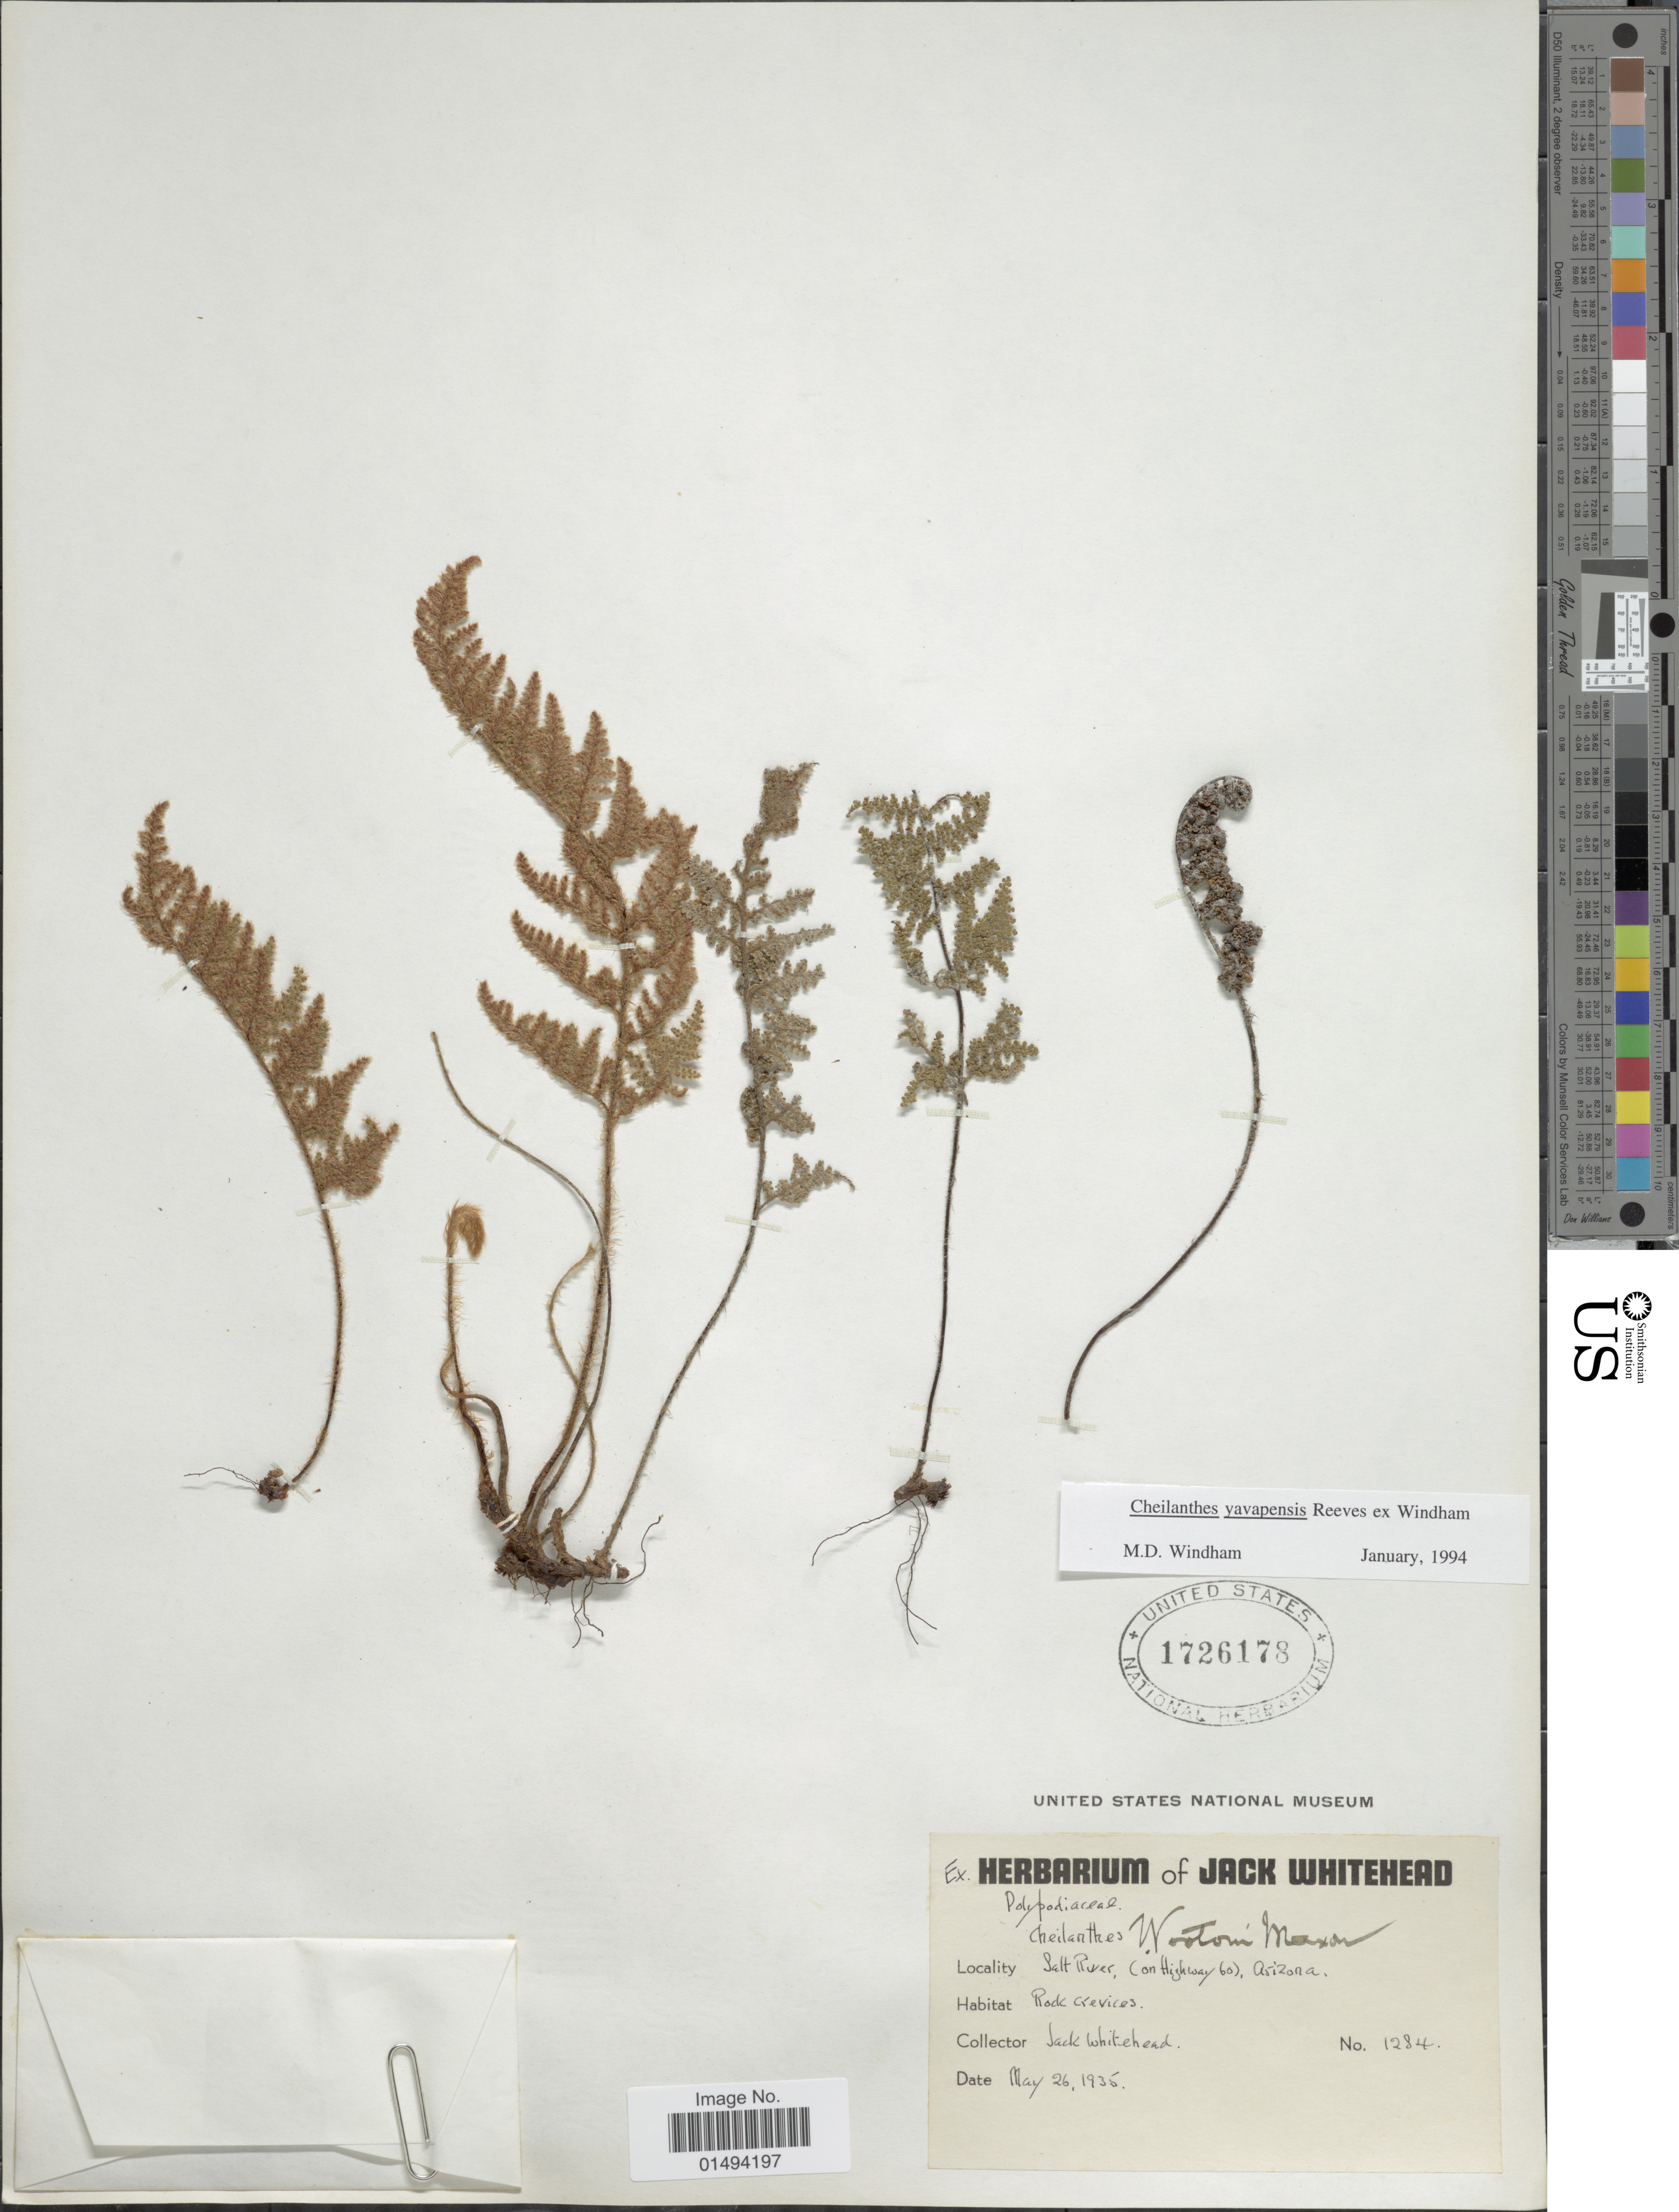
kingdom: Plantae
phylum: Tracheophyta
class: Polypodiopsida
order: Polypodiales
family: Pteridaceae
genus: Myriopteris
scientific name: Myriopteris yavapensis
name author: (T. Reeves ex Windham) Grusz & Windham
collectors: J. Whitehead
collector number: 1284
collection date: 1935-05-26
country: United States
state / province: Arizona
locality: Salt River (on highway 60)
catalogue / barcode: US 1726178